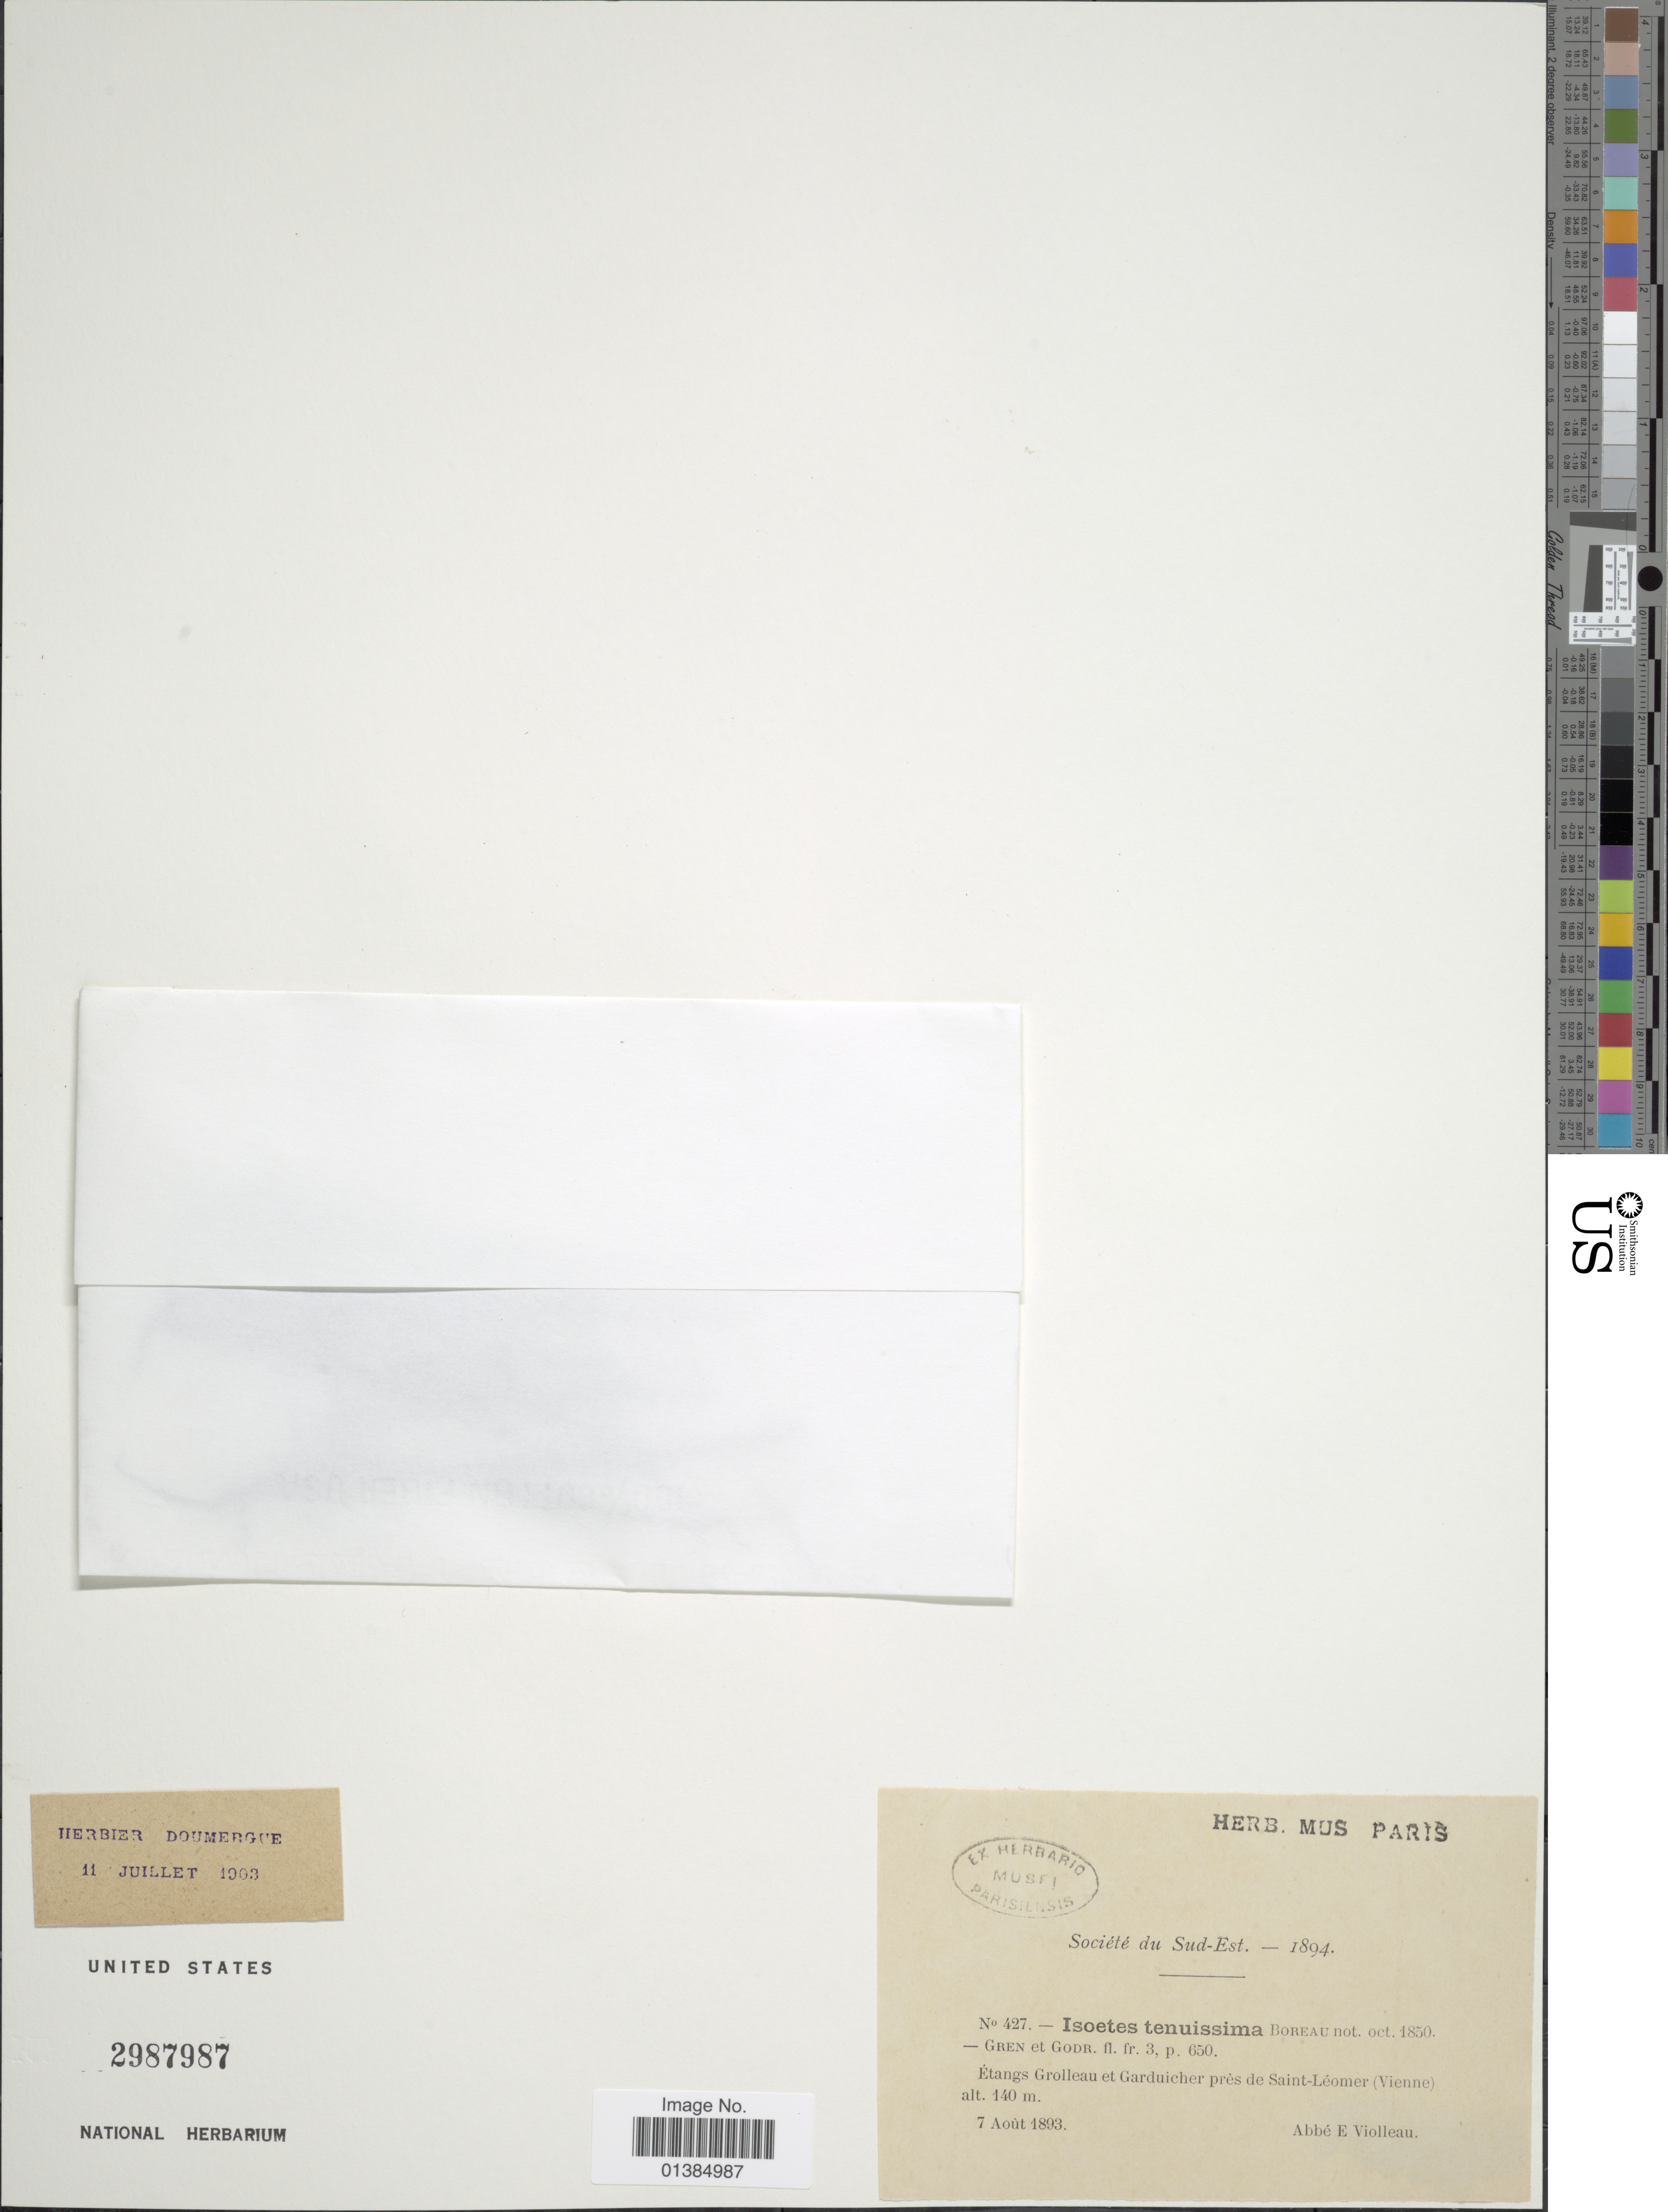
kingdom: Plantae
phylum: Tracheophyta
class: Lycopodiopsida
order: Isoetales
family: Isoetaceae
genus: Isoetes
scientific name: Isoetes tenuissima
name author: Mart.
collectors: A. Violleau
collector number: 427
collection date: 1893-08-07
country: France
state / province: Nouvelle-Aquitaine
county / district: Vienne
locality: Étangs Grolleau et Garduicher près de Saint-Léomer (Vienne).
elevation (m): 140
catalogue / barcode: US 2987987